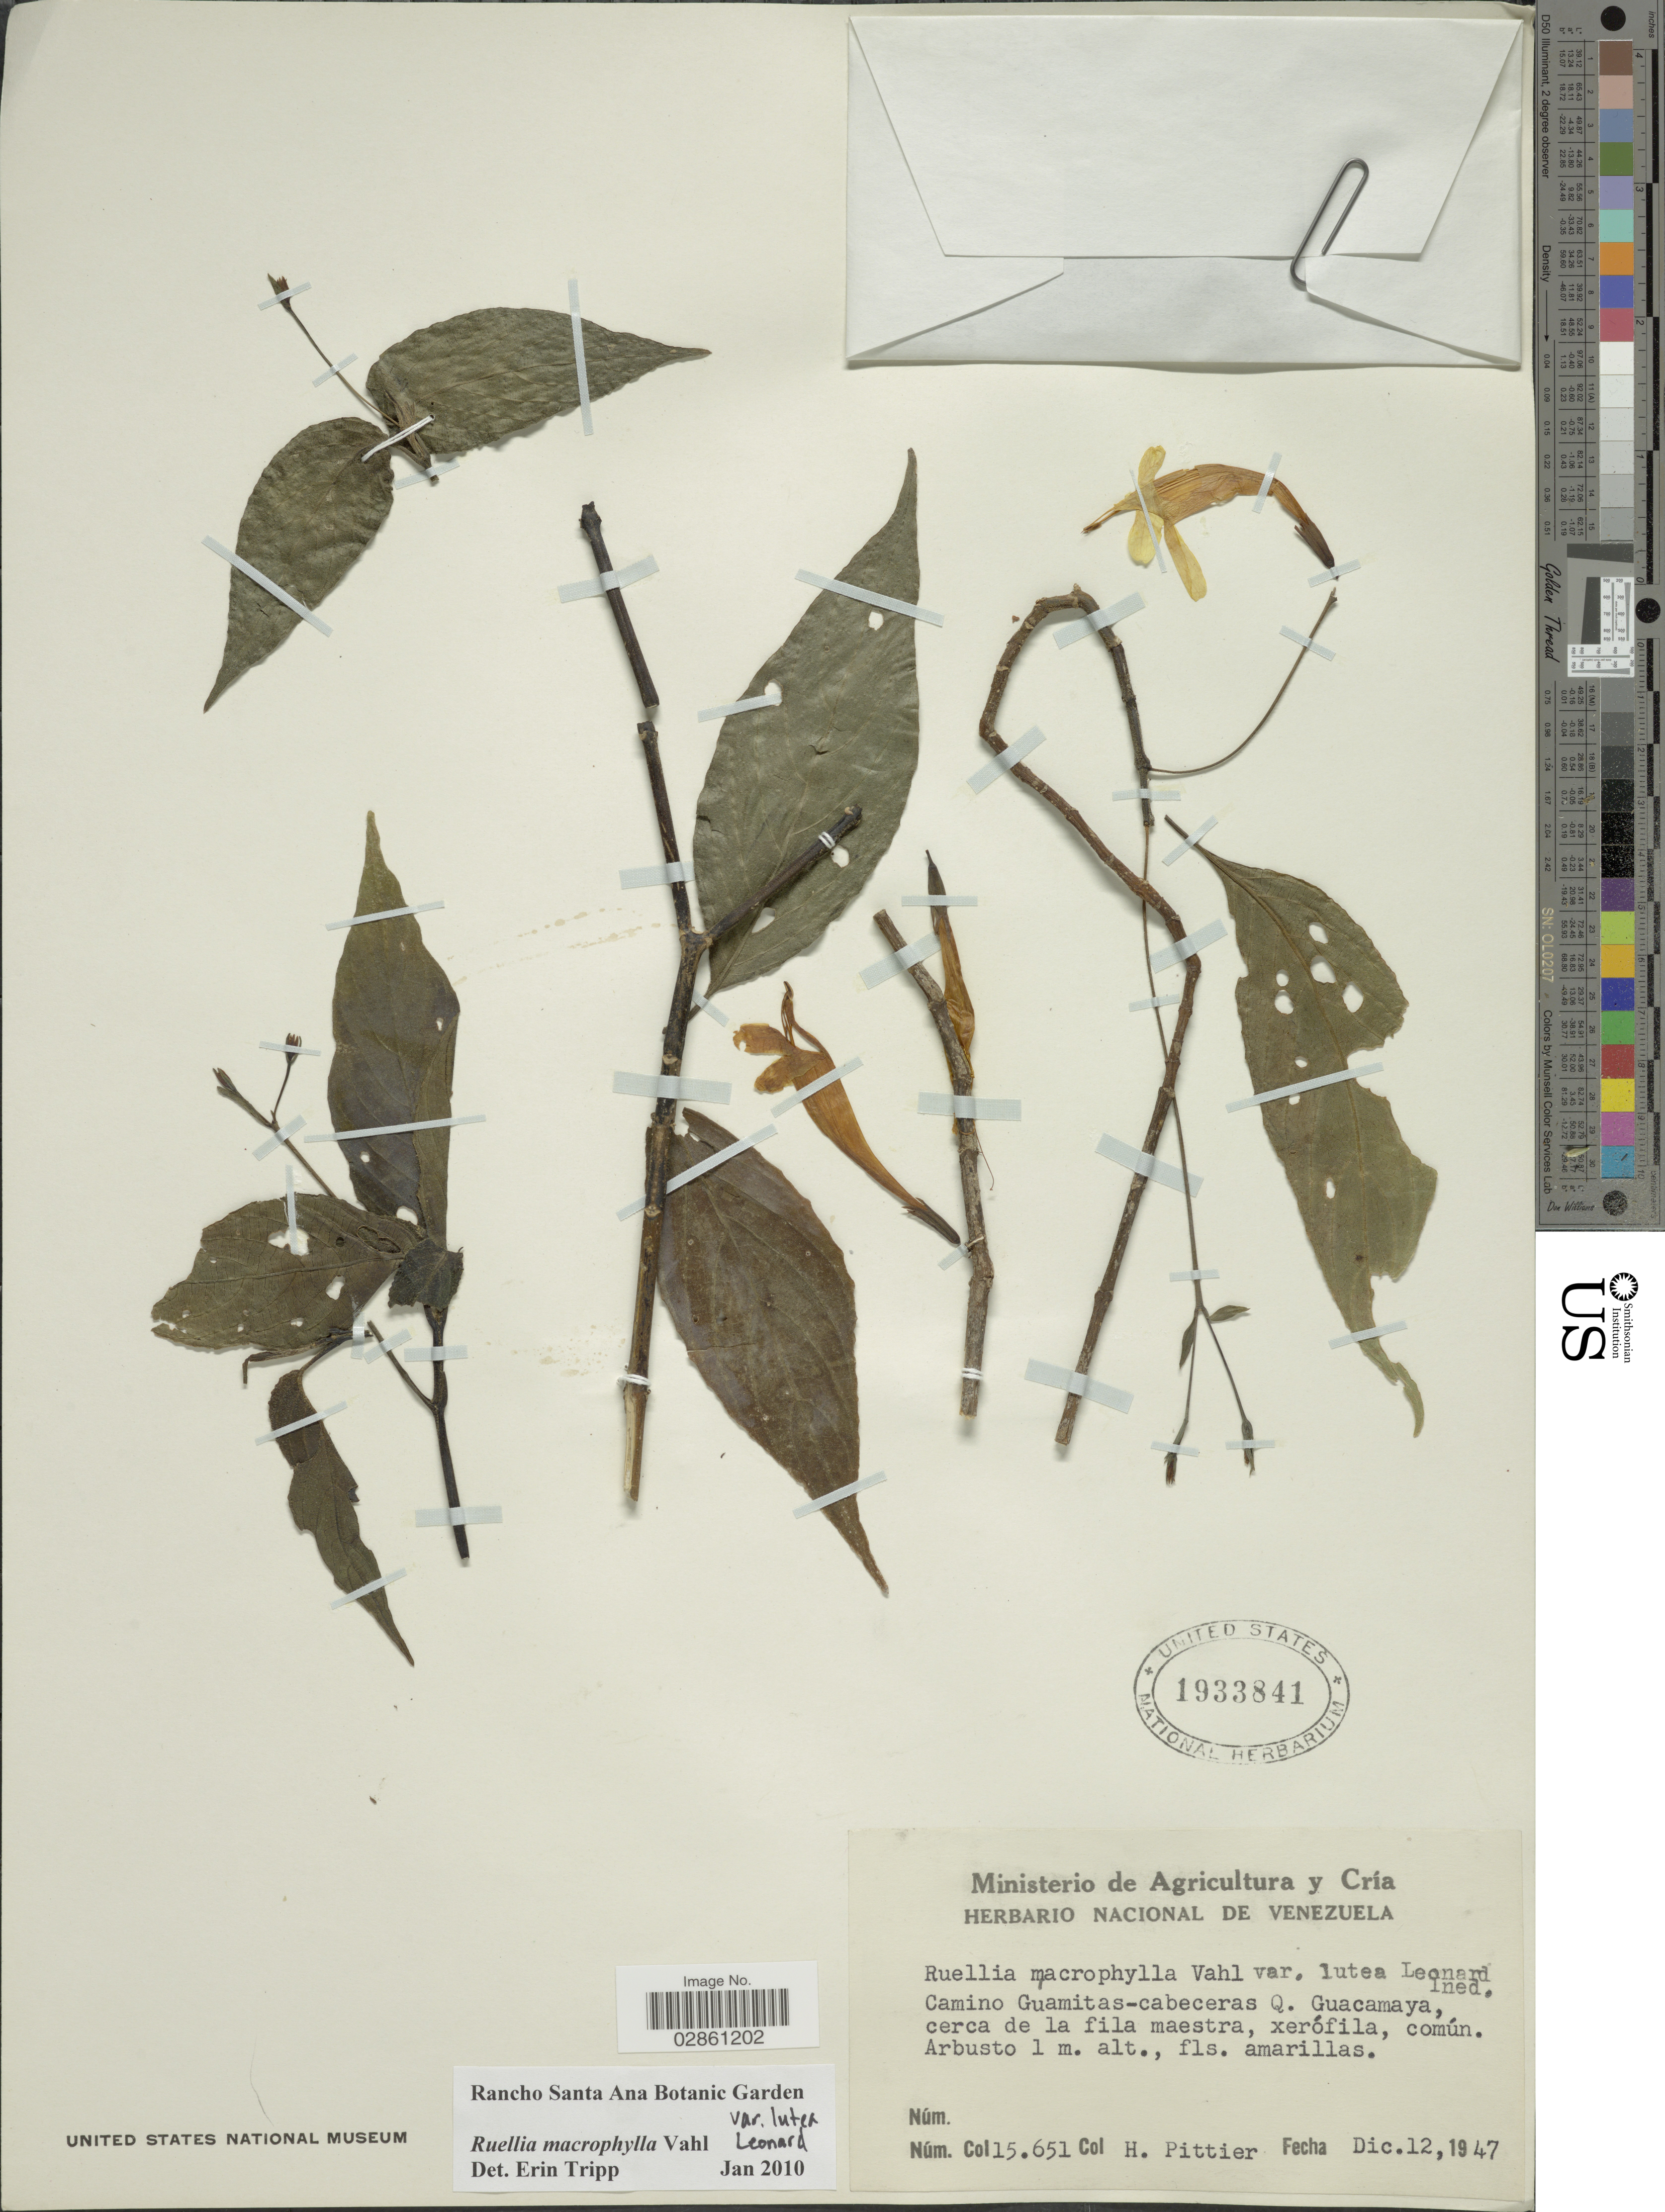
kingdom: Plantae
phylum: Tracheophyta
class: Magnoliopsida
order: Lamiales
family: Acanthaceae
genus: Ruellia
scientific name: Ruellia macrophylla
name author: Vahl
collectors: H. F. Pittier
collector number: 15651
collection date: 1947-12-12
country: Venezuela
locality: Camino Guamitas-cabeceras Q. Guacamaya.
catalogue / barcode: US 1933841